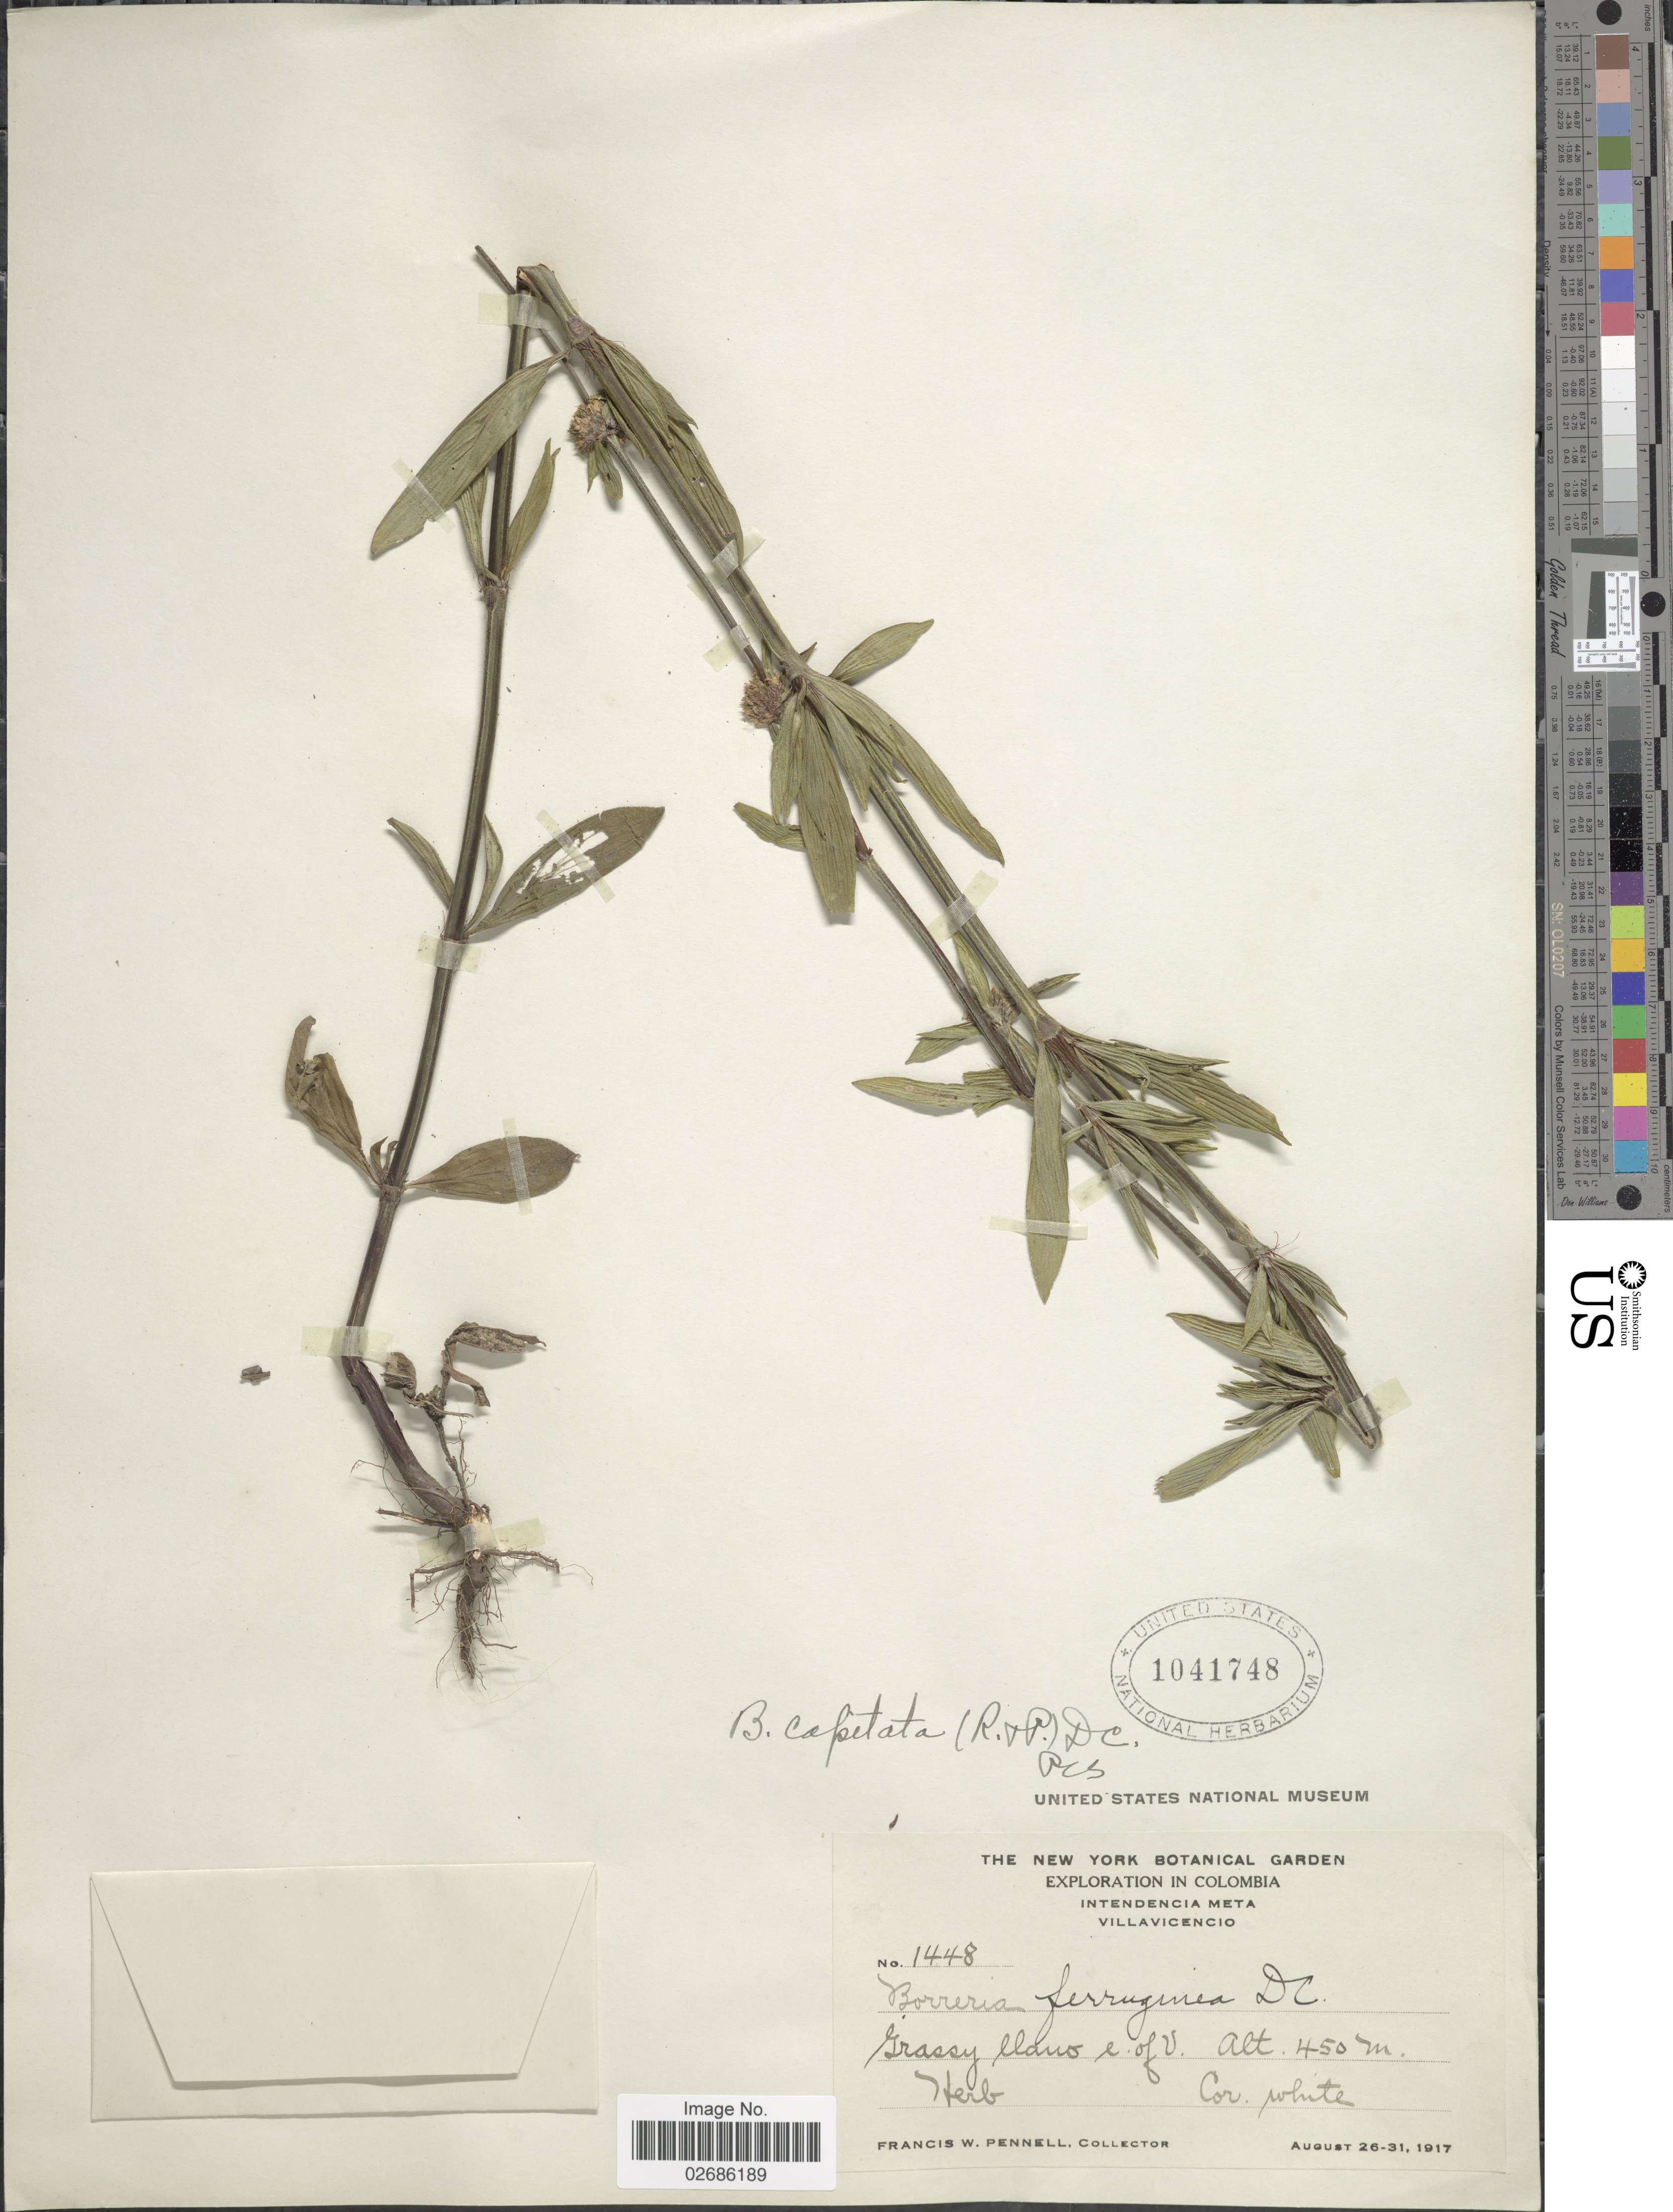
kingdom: Plantae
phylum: Tracheophyta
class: Magnoliopsida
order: Gentianales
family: Rubiaceae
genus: Borreria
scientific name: Borreria capitata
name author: (Ruiz & Pav.) DC.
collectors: F. W. Pennell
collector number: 1448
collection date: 1917-08-26/1917-08-31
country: Colombia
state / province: Meta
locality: Intendencia Meta. Villavicencio. Grassy llano e. of V.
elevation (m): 450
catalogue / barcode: US 1041748